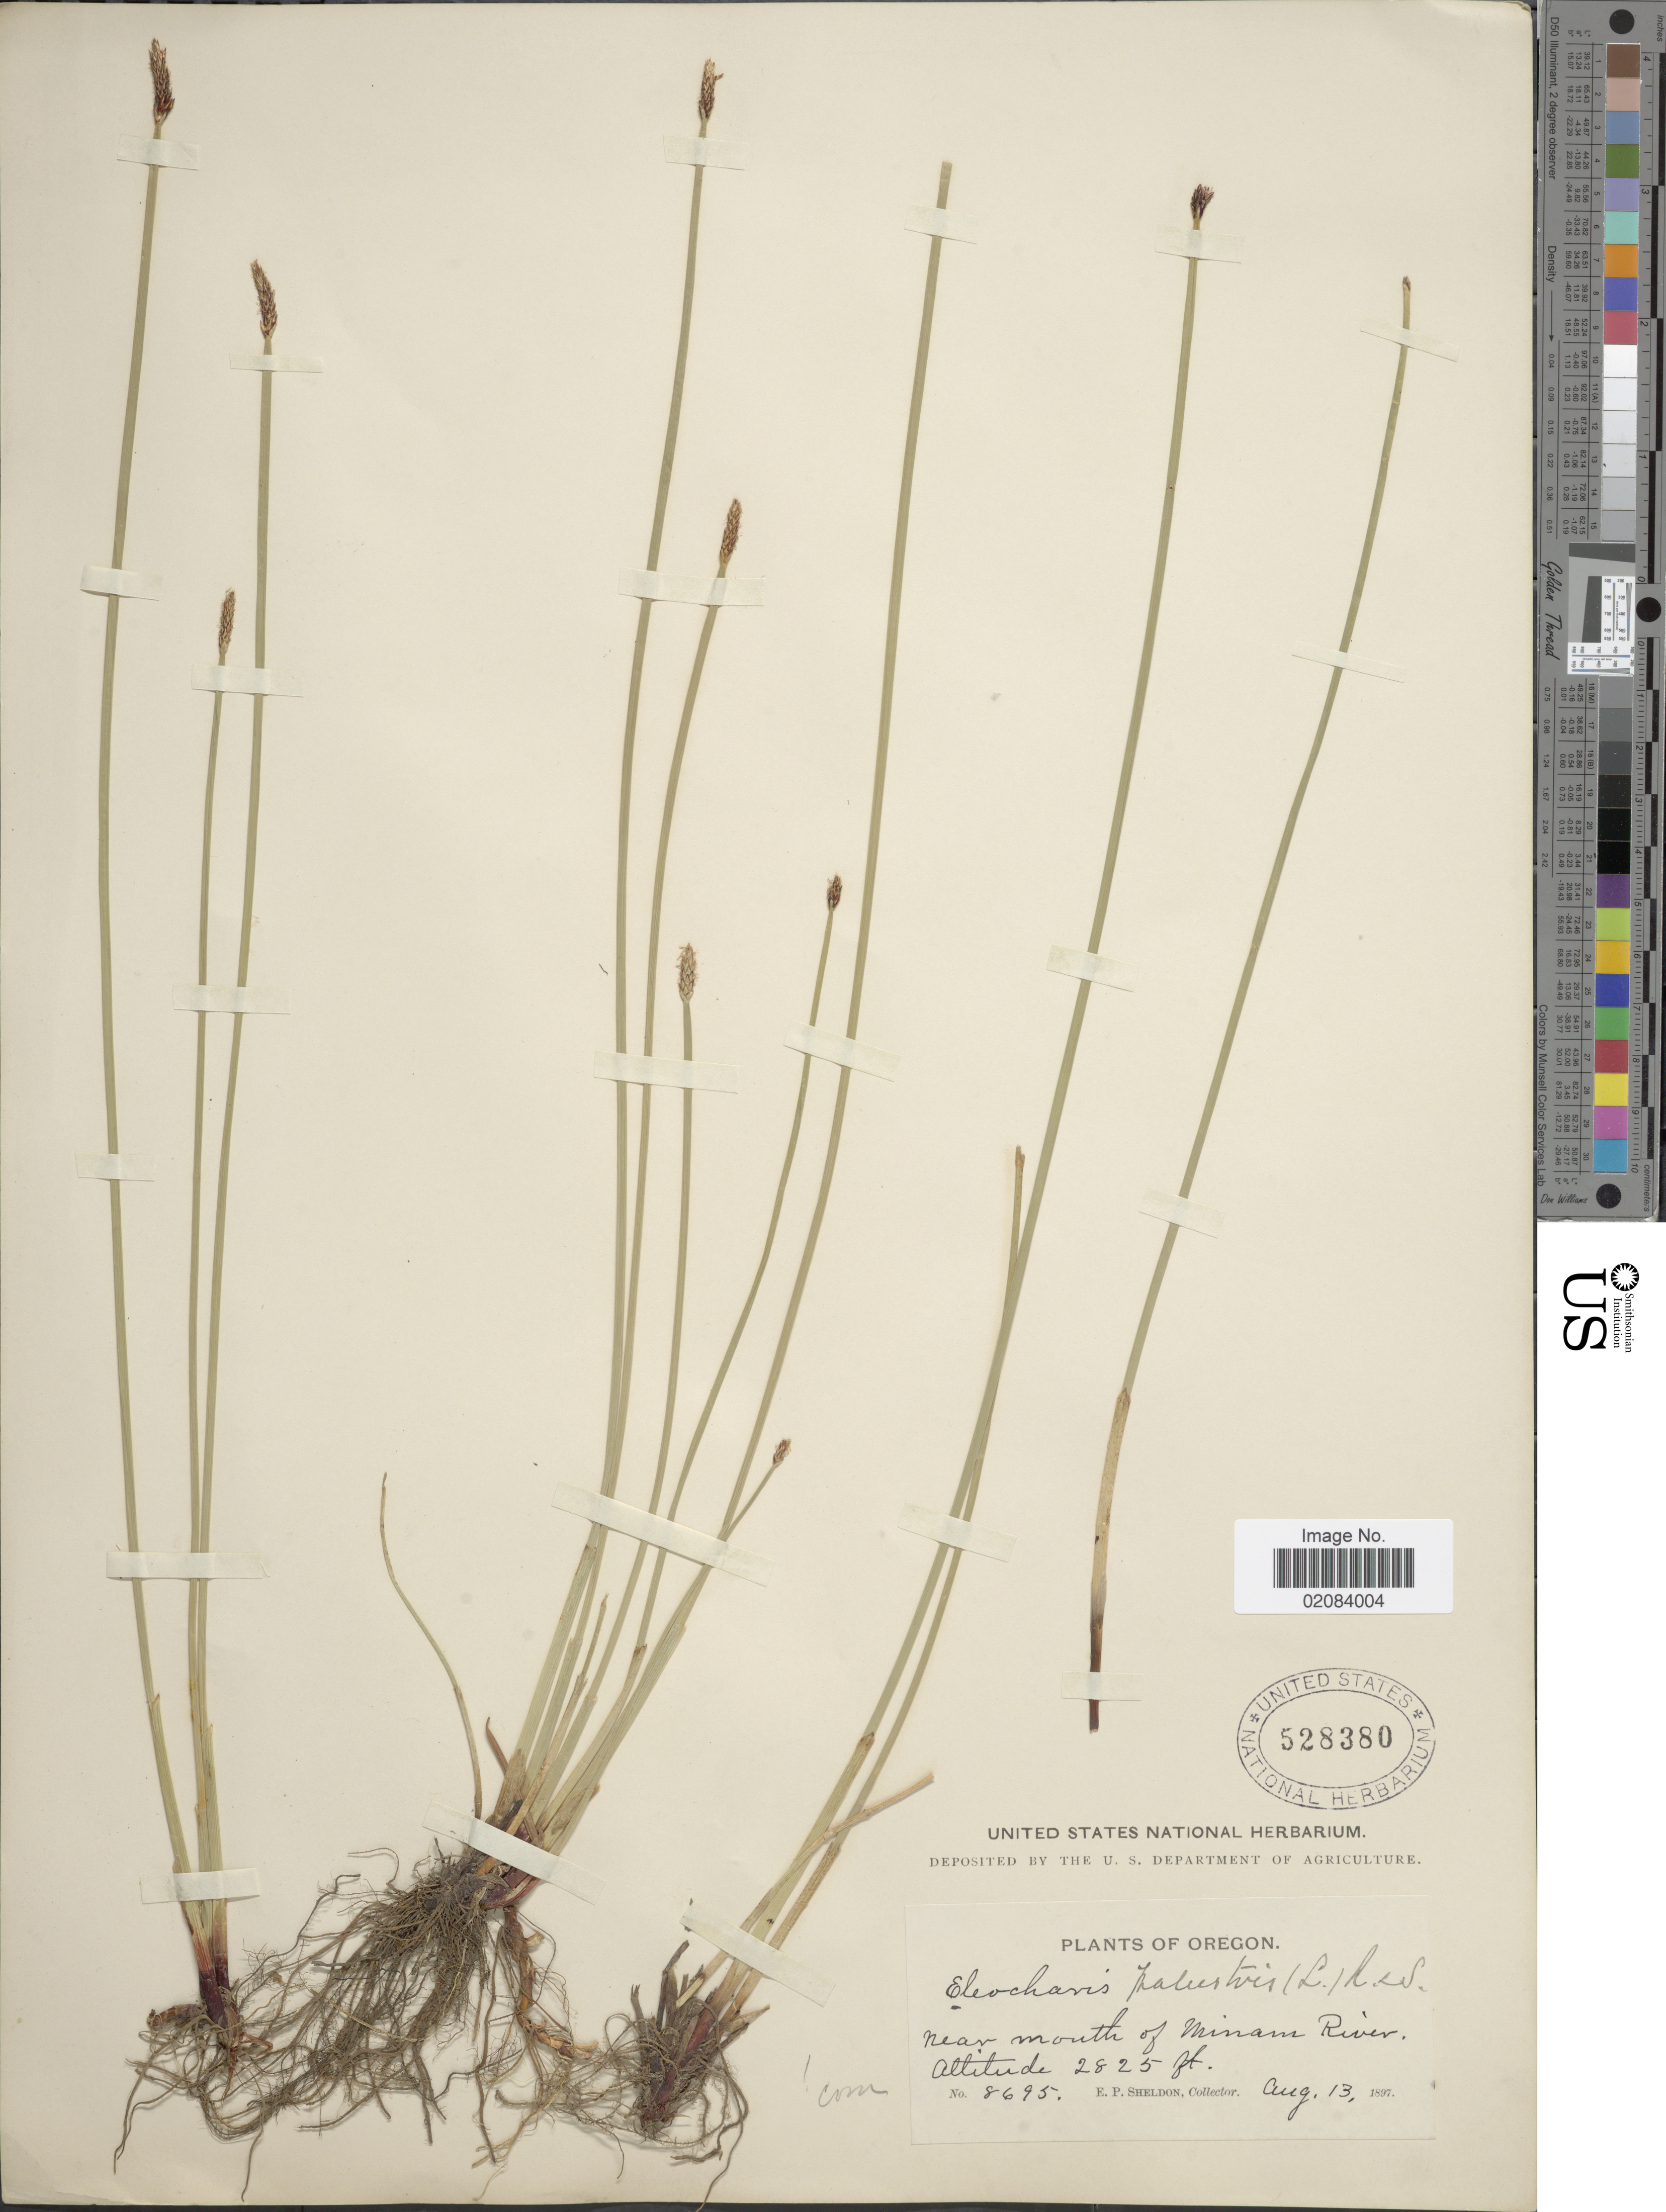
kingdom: Plantae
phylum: Tracheophyta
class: Liliopsida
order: Poales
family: Cyperaceae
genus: Eleocharis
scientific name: Eleocharis palustris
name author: (L.) Roem. & Schult.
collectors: E. P. Sheldon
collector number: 8695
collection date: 1897-08-13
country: United States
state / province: Oregon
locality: Oregon, Near mouth of Minam River.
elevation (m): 861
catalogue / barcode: US 528380